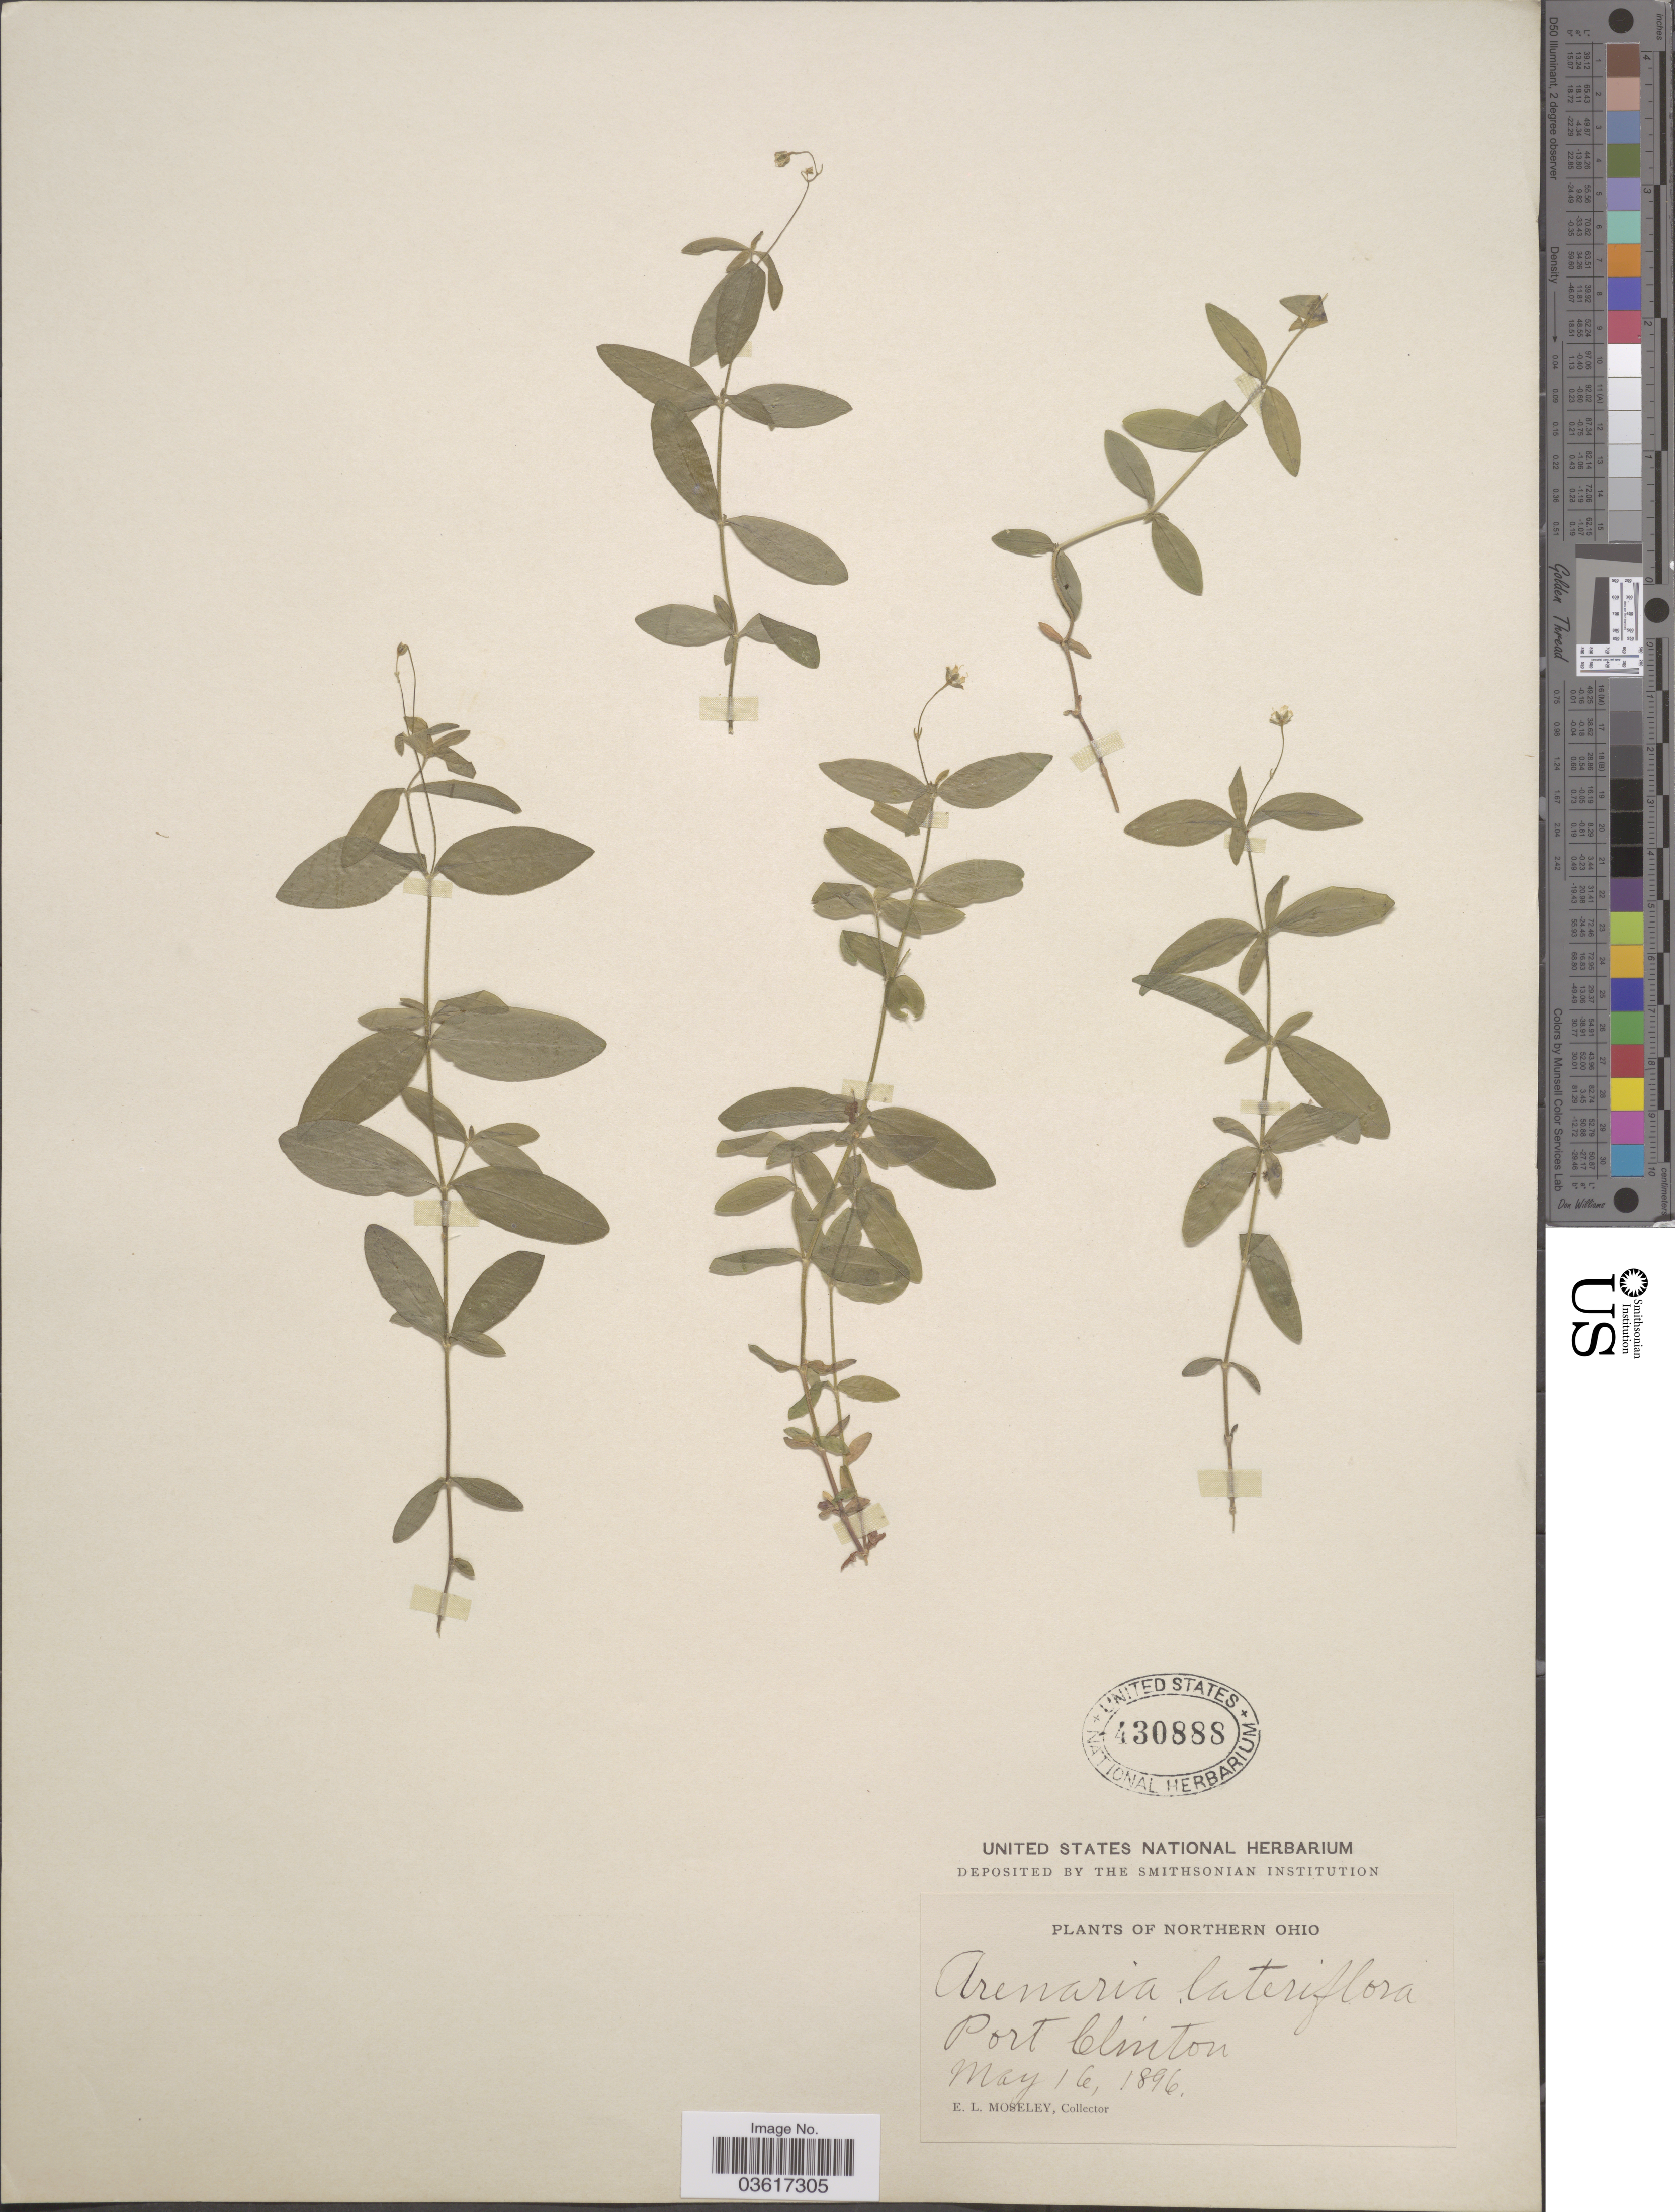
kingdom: Plantae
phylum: Tracheophyta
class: Magnoliopsida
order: Caryophyllales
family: Caryophyllaceae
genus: Moehringia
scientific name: Moehringia lateriflora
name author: (L.) Fenzl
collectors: E. Moseley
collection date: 1896-05-16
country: United States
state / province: Ohio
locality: Northern Ohio. Port Clinton.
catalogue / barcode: US 430888